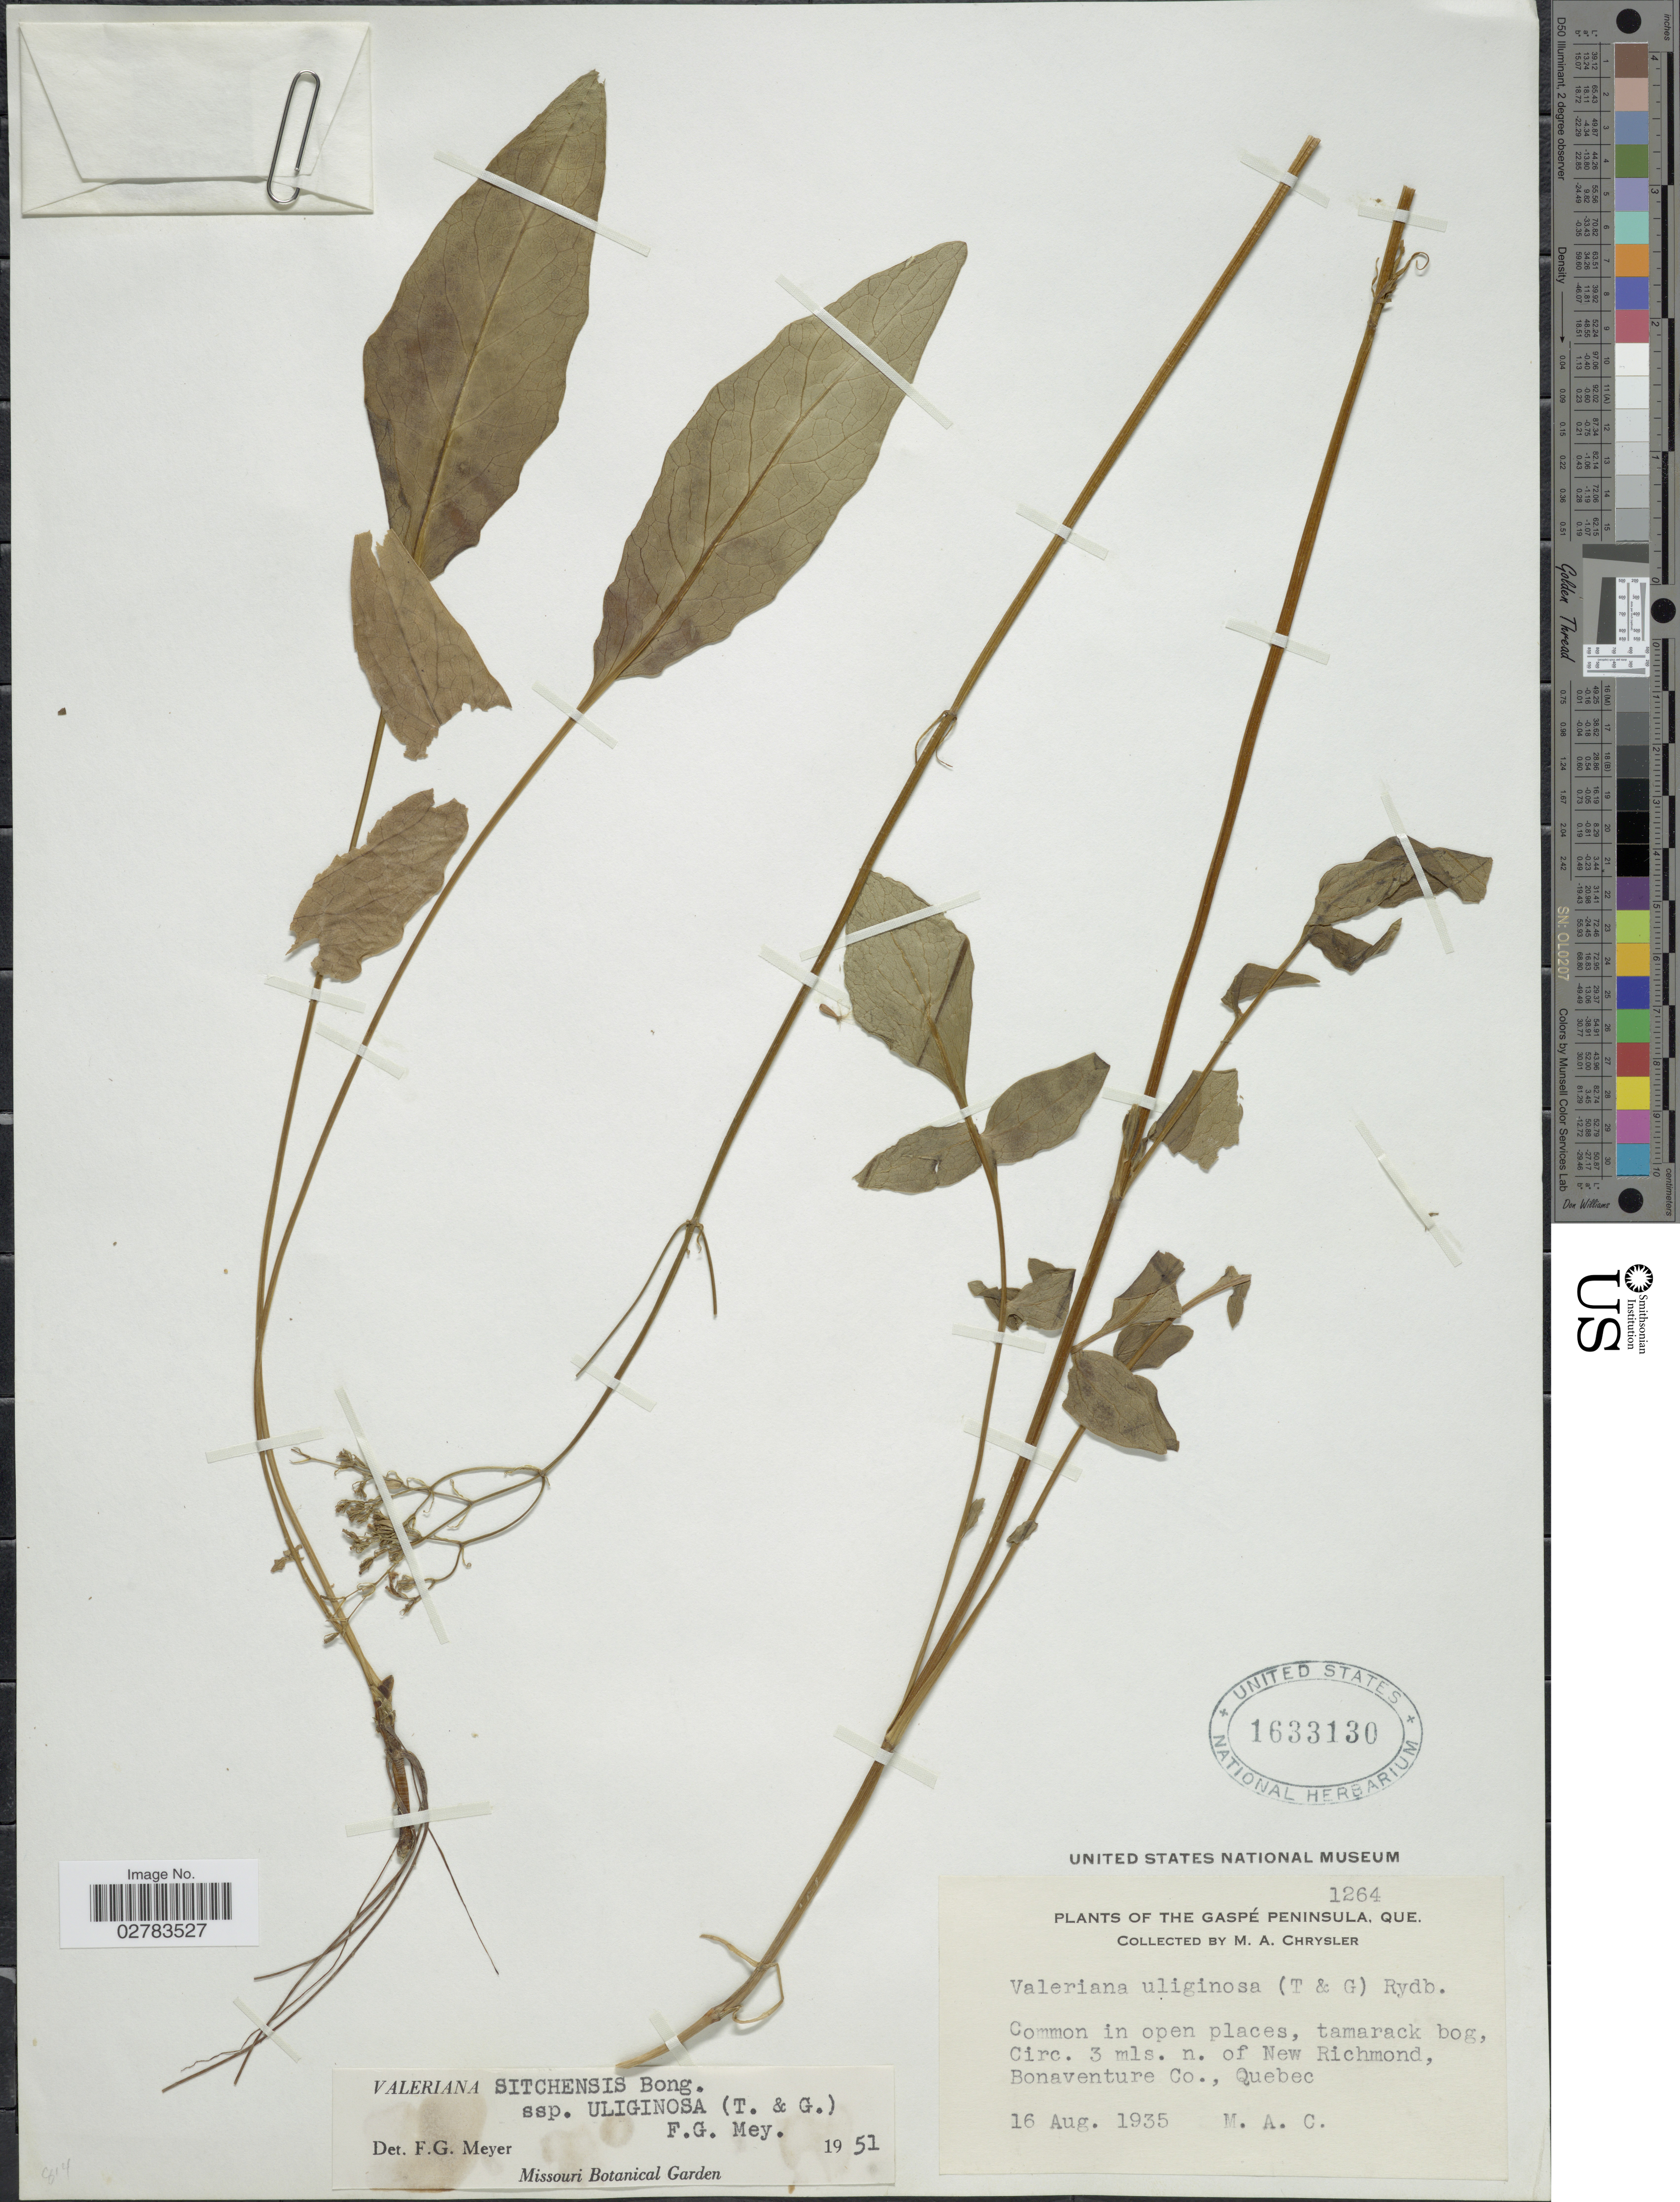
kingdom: Plantae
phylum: Tracheophyta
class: Magnoliopsida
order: Dipsacales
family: Caprifoliaceae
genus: Valeriana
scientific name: Valeriana sitchensis subsp. uliginosa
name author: (Torr. & A. Gray) F.G. Mey.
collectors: M. A. Chrysler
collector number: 1264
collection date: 1935-08-16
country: Canada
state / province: Quebec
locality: The Gaspé Peninsula, Circ. 3 mls. n. of New Richmond, Bonaventure Co.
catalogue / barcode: US 1633130